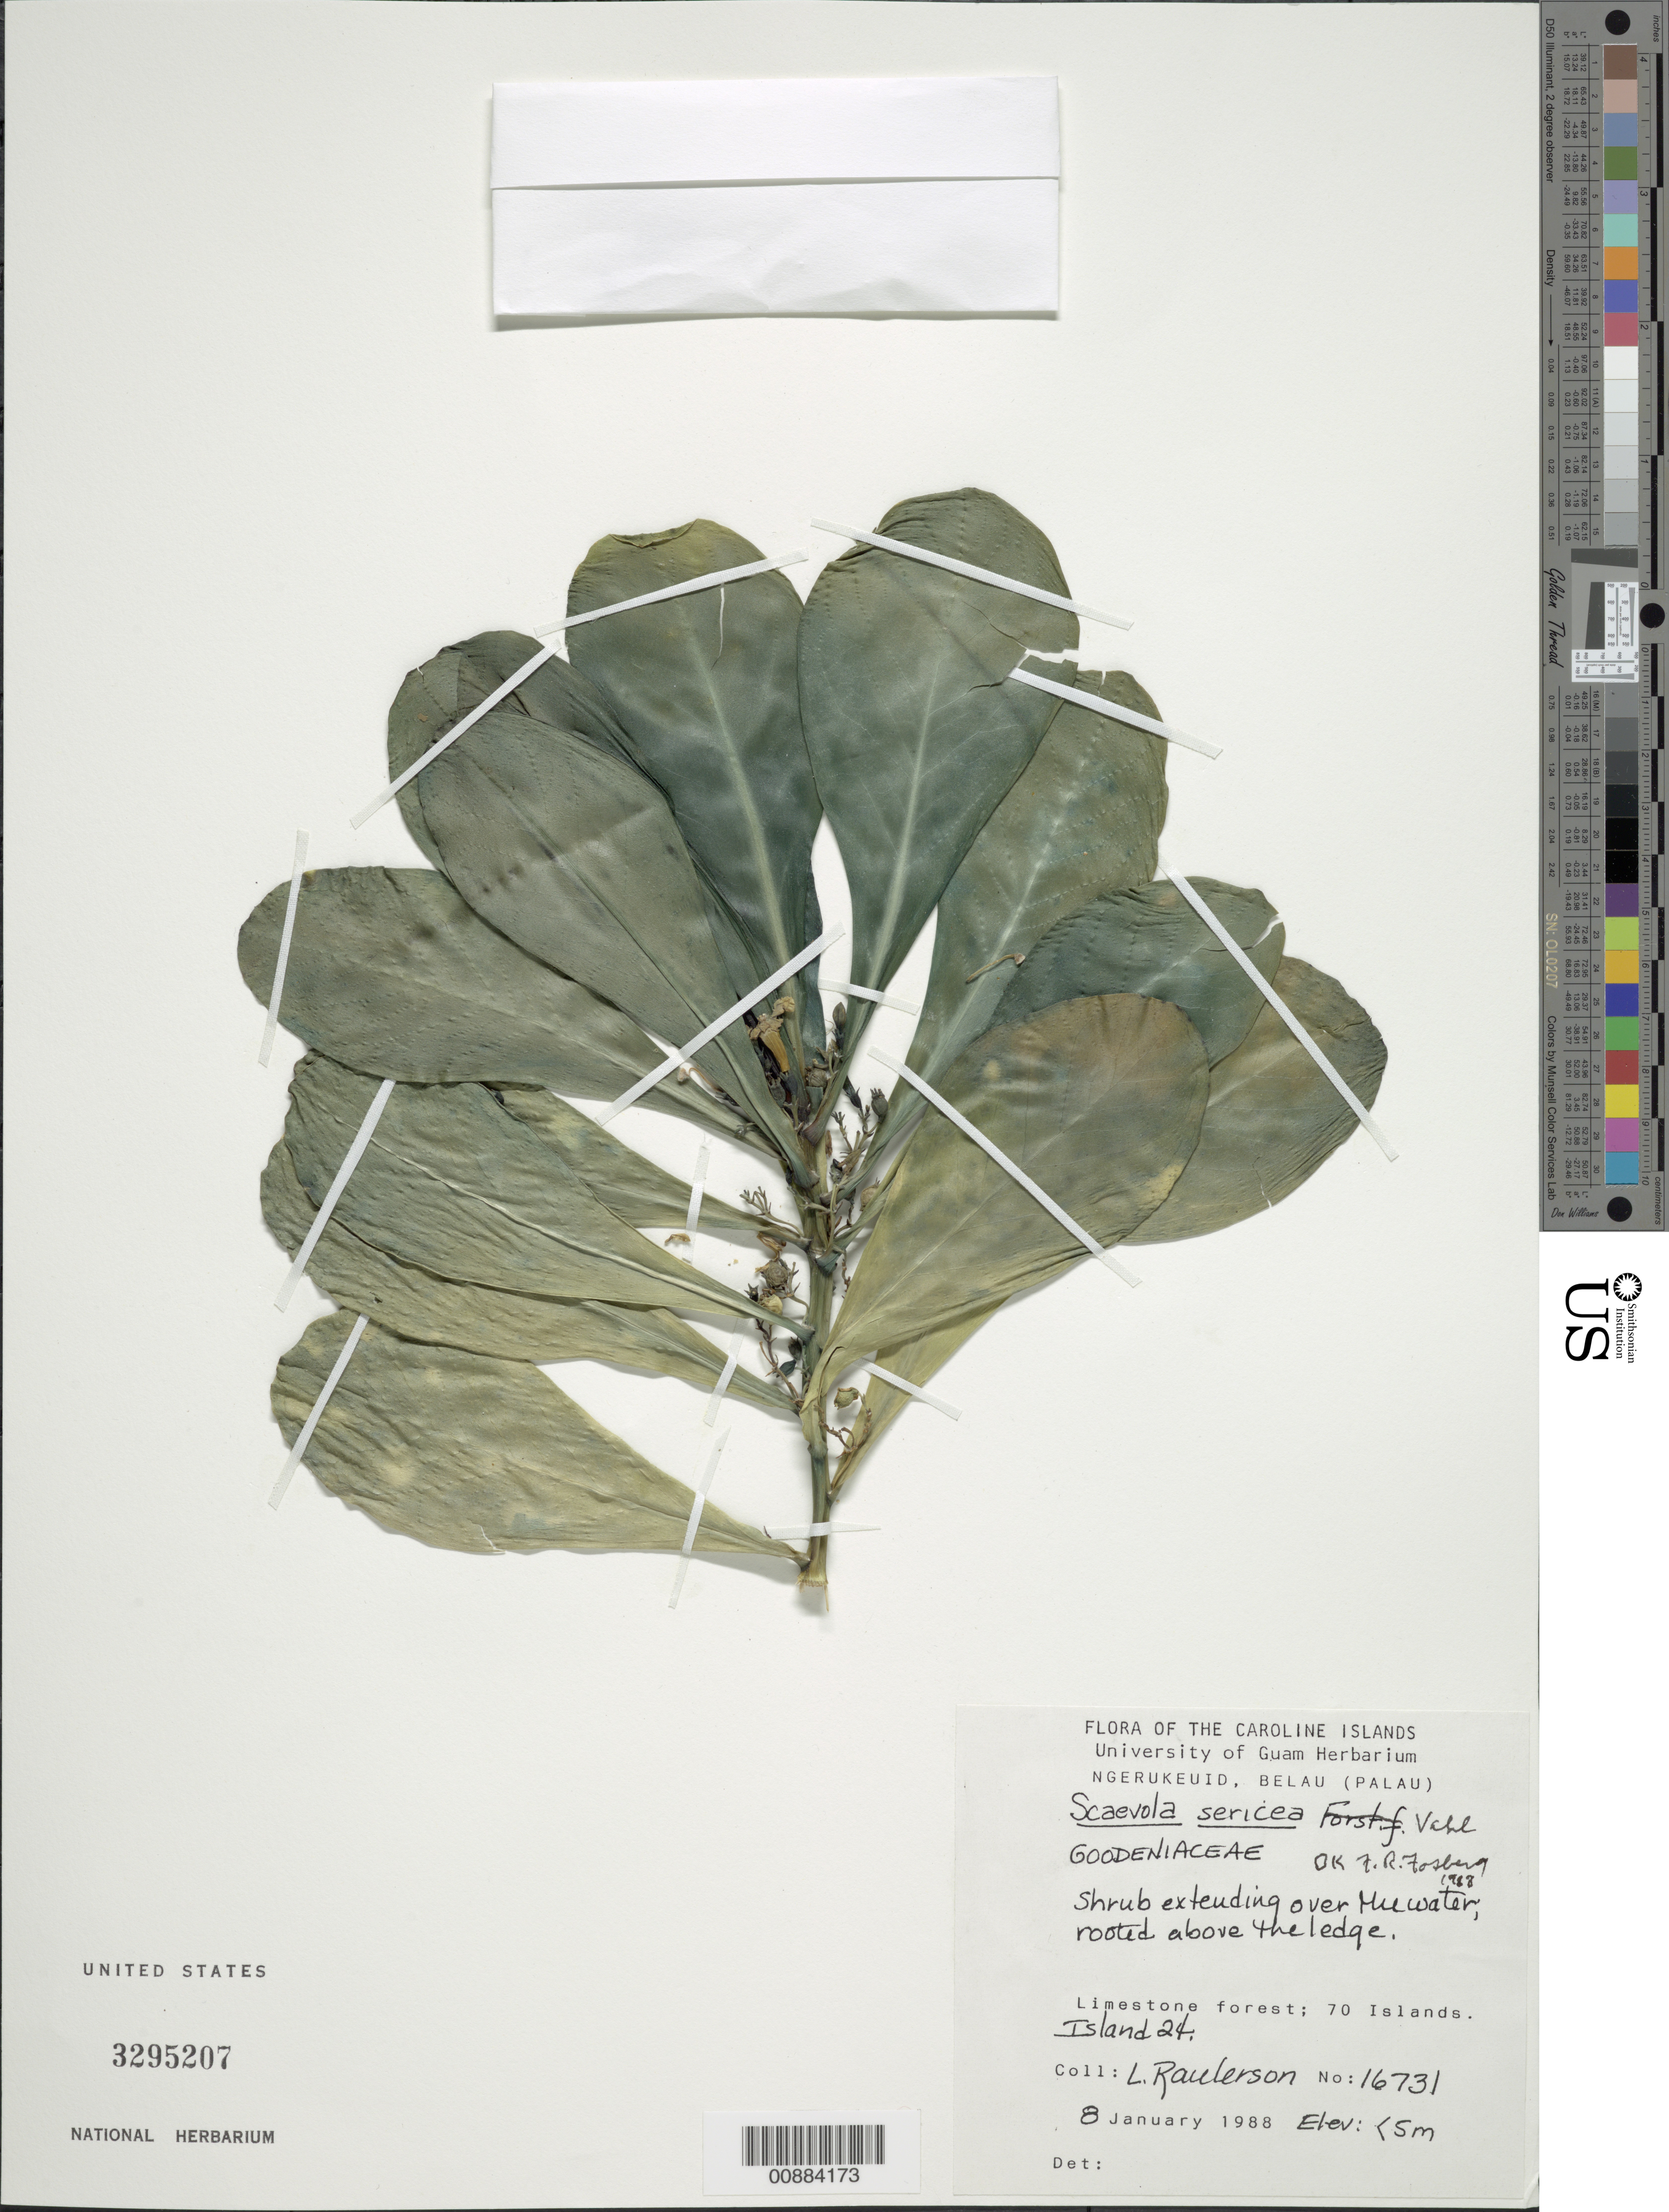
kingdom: Plantae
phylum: Tracheophyta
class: Magnoliopsida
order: Asterales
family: Goodeniaceae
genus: Scaevola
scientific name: Scaevola taccada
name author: (Gaertn.) Roxb.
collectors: L. Raulerson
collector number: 16731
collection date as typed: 08 Jan 1988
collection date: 1988-01-08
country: Palau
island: Ngerukeuid [Orukuizu]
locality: Ngerukeuid, Belau (Palau), 70 islands, Island 24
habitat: limestone forest, shrub extending over water, rooted above ledge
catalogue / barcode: US 3295207